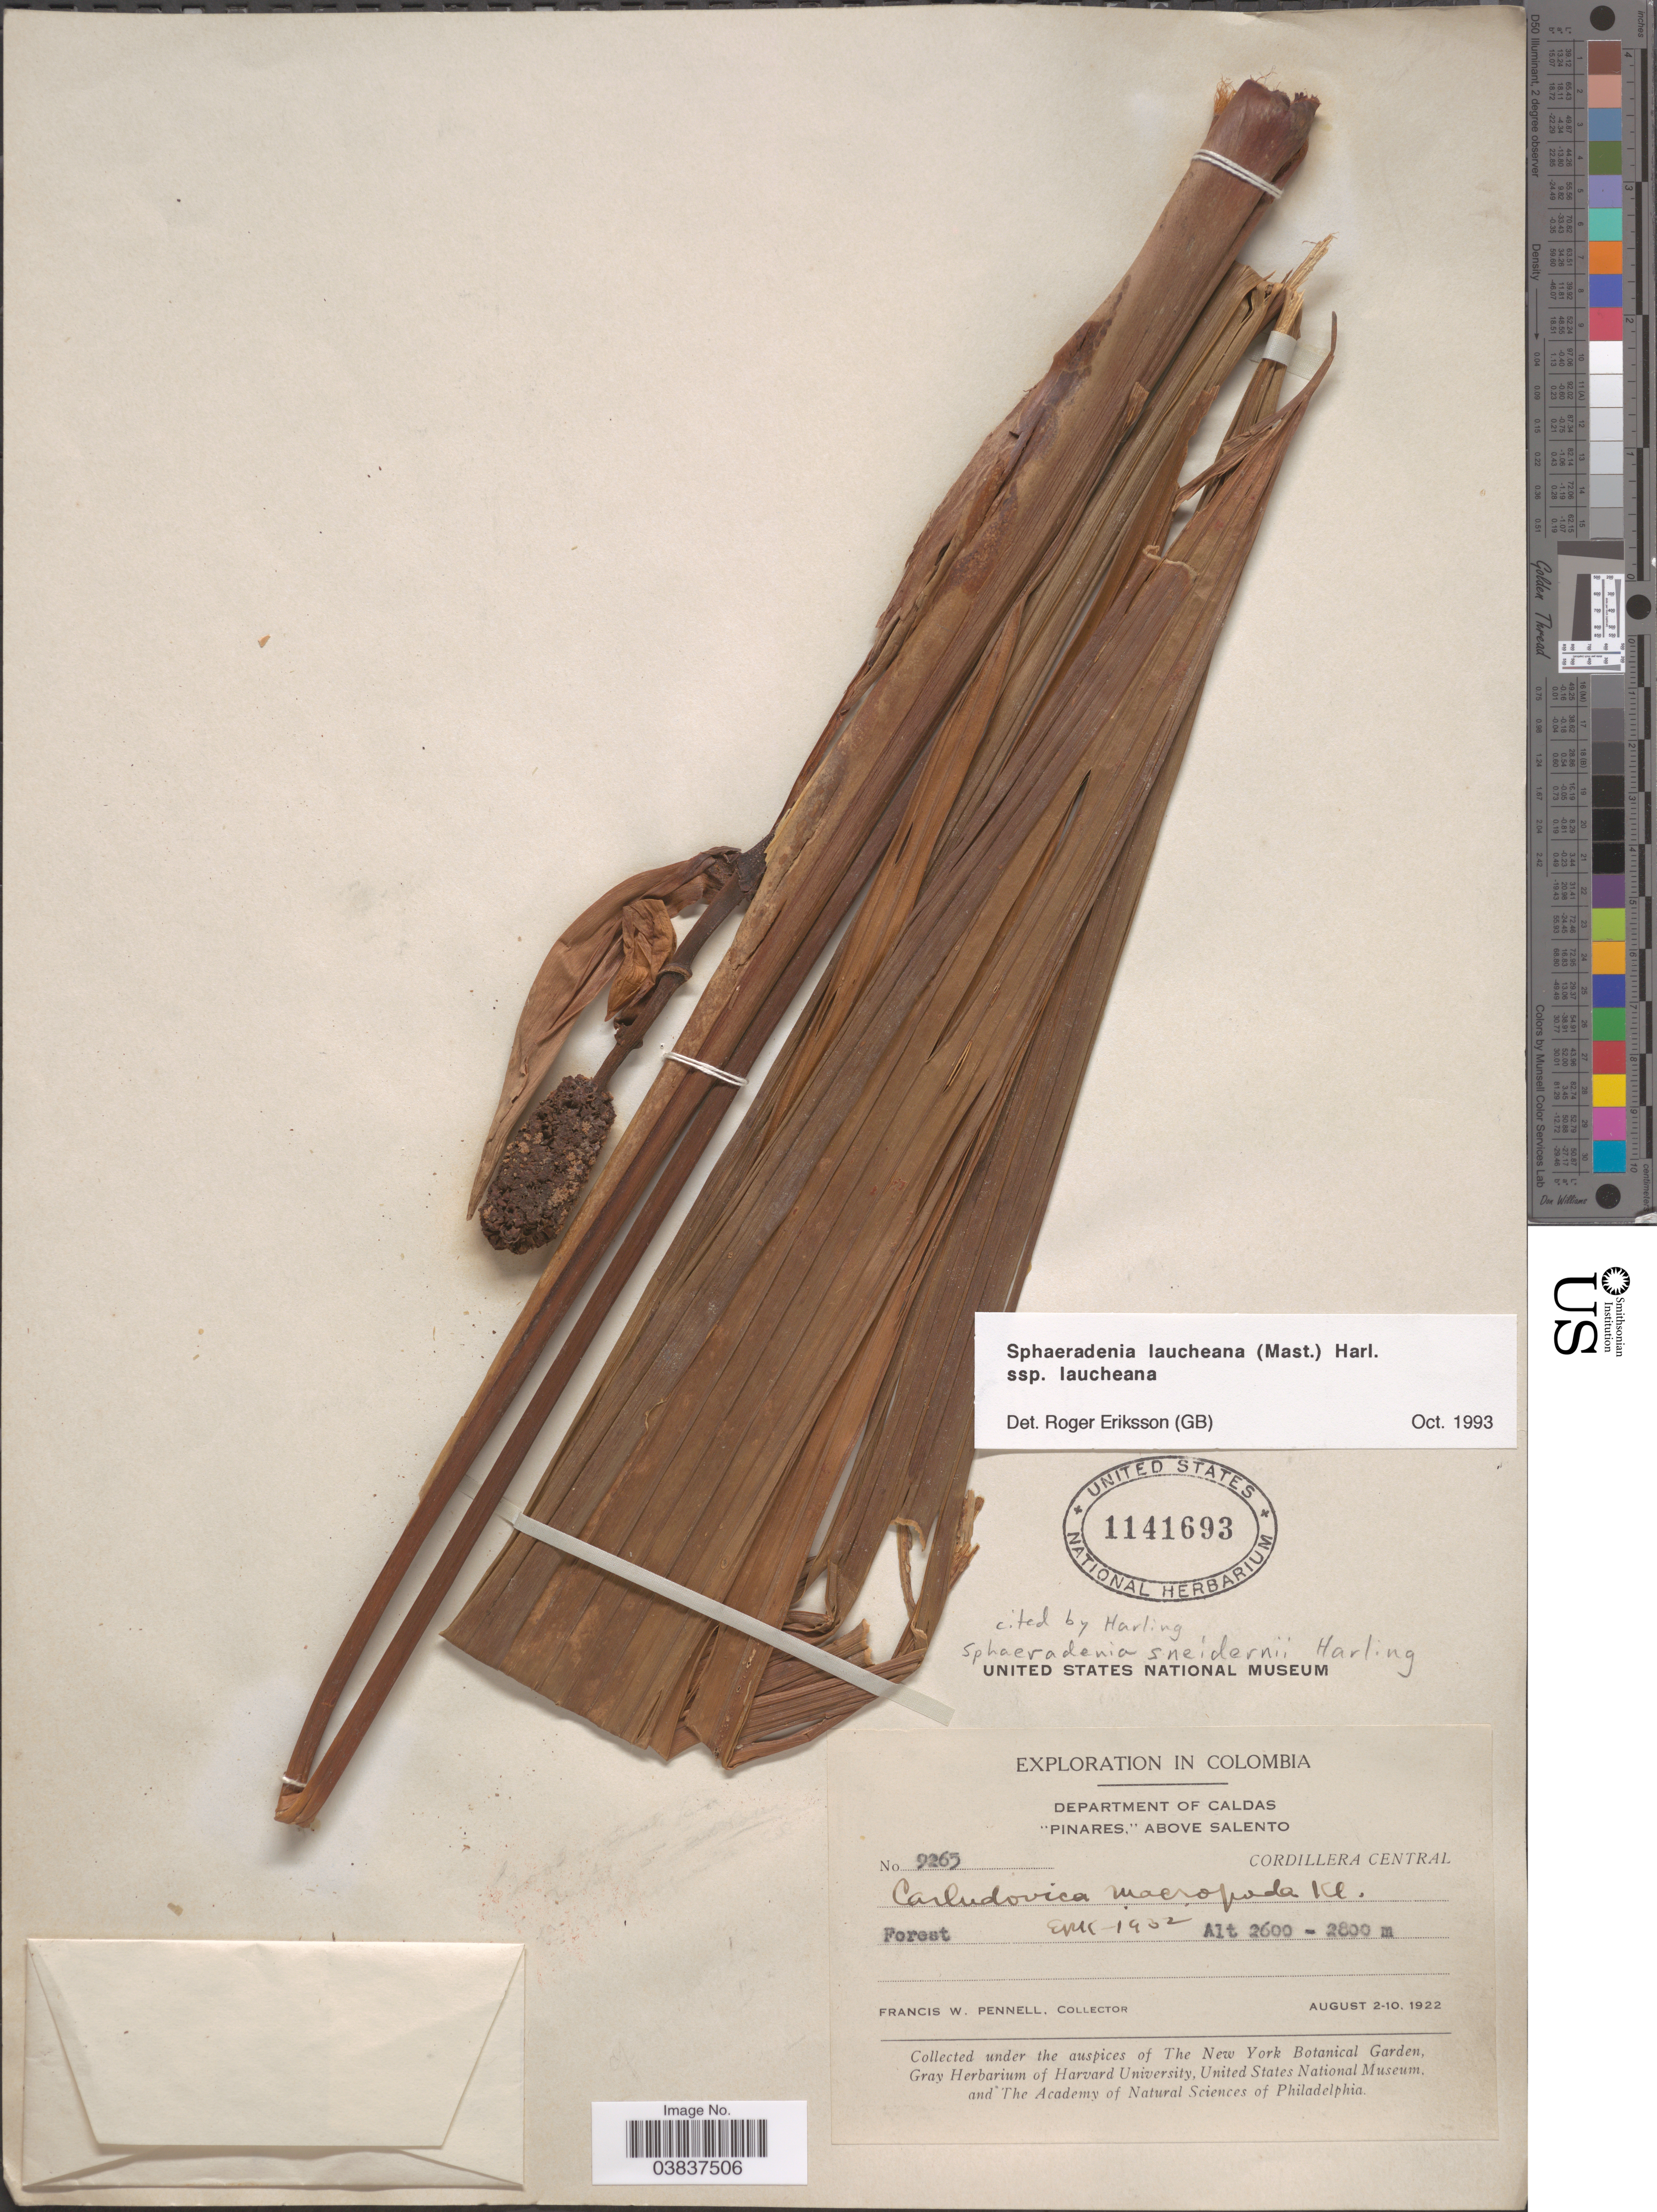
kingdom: Plantae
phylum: Tracheophyta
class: Liliopsida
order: Pandanales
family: Cyclanthaceae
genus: Sphaeradenia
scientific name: Sphaeradenia laucheana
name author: (Mast.) Harling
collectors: F. W. Pennell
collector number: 9265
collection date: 1922-08-02/1922-08-10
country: Colombia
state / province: Caldas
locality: Department of Caldas. "Pinares,"above Salento. Cordillera Central.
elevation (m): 2600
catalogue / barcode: US 1141693